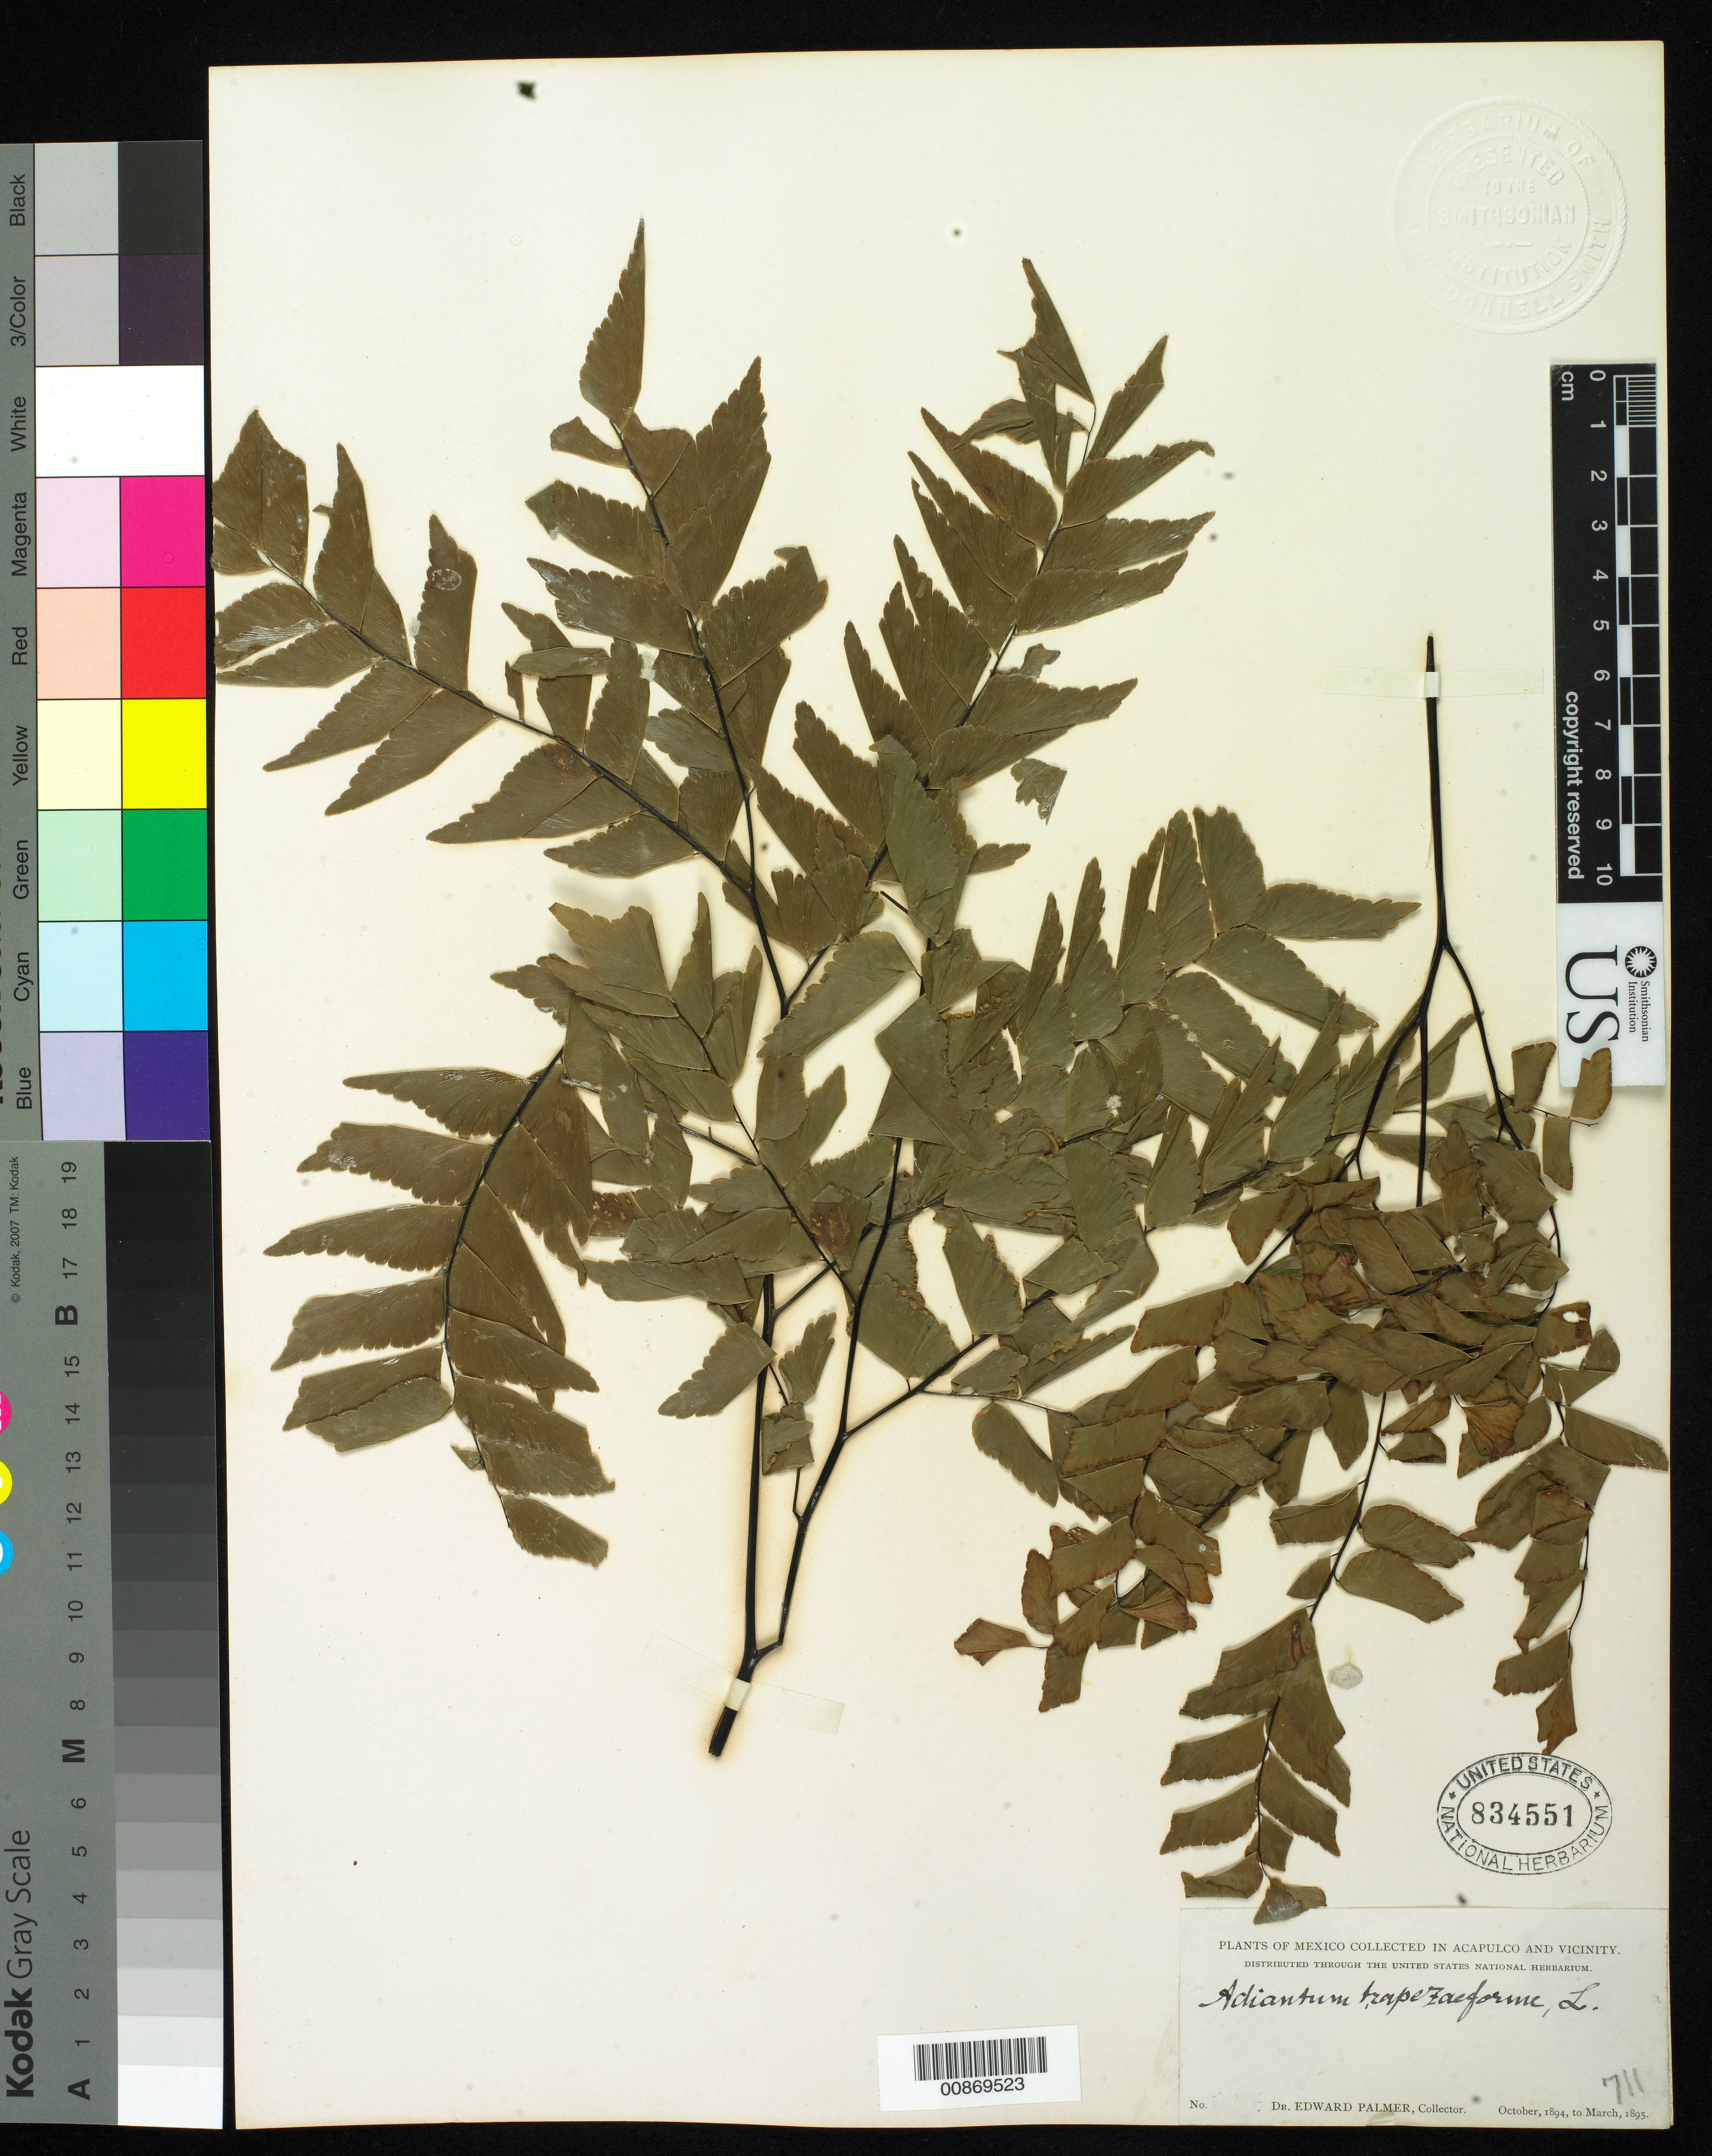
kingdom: Plantae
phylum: Tracheophyta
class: Polypodiopsida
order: Polypodiales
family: Pteridaceae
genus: Adiantum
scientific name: Adiantum trapeziforme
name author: L.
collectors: E. Palmer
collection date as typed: Oct 1894 to -- Mar 1895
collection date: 1894-10/1895-03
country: Mexico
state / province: Guerrero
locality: Acapulco, Guerrero and vicinity.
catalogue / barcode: US 834551